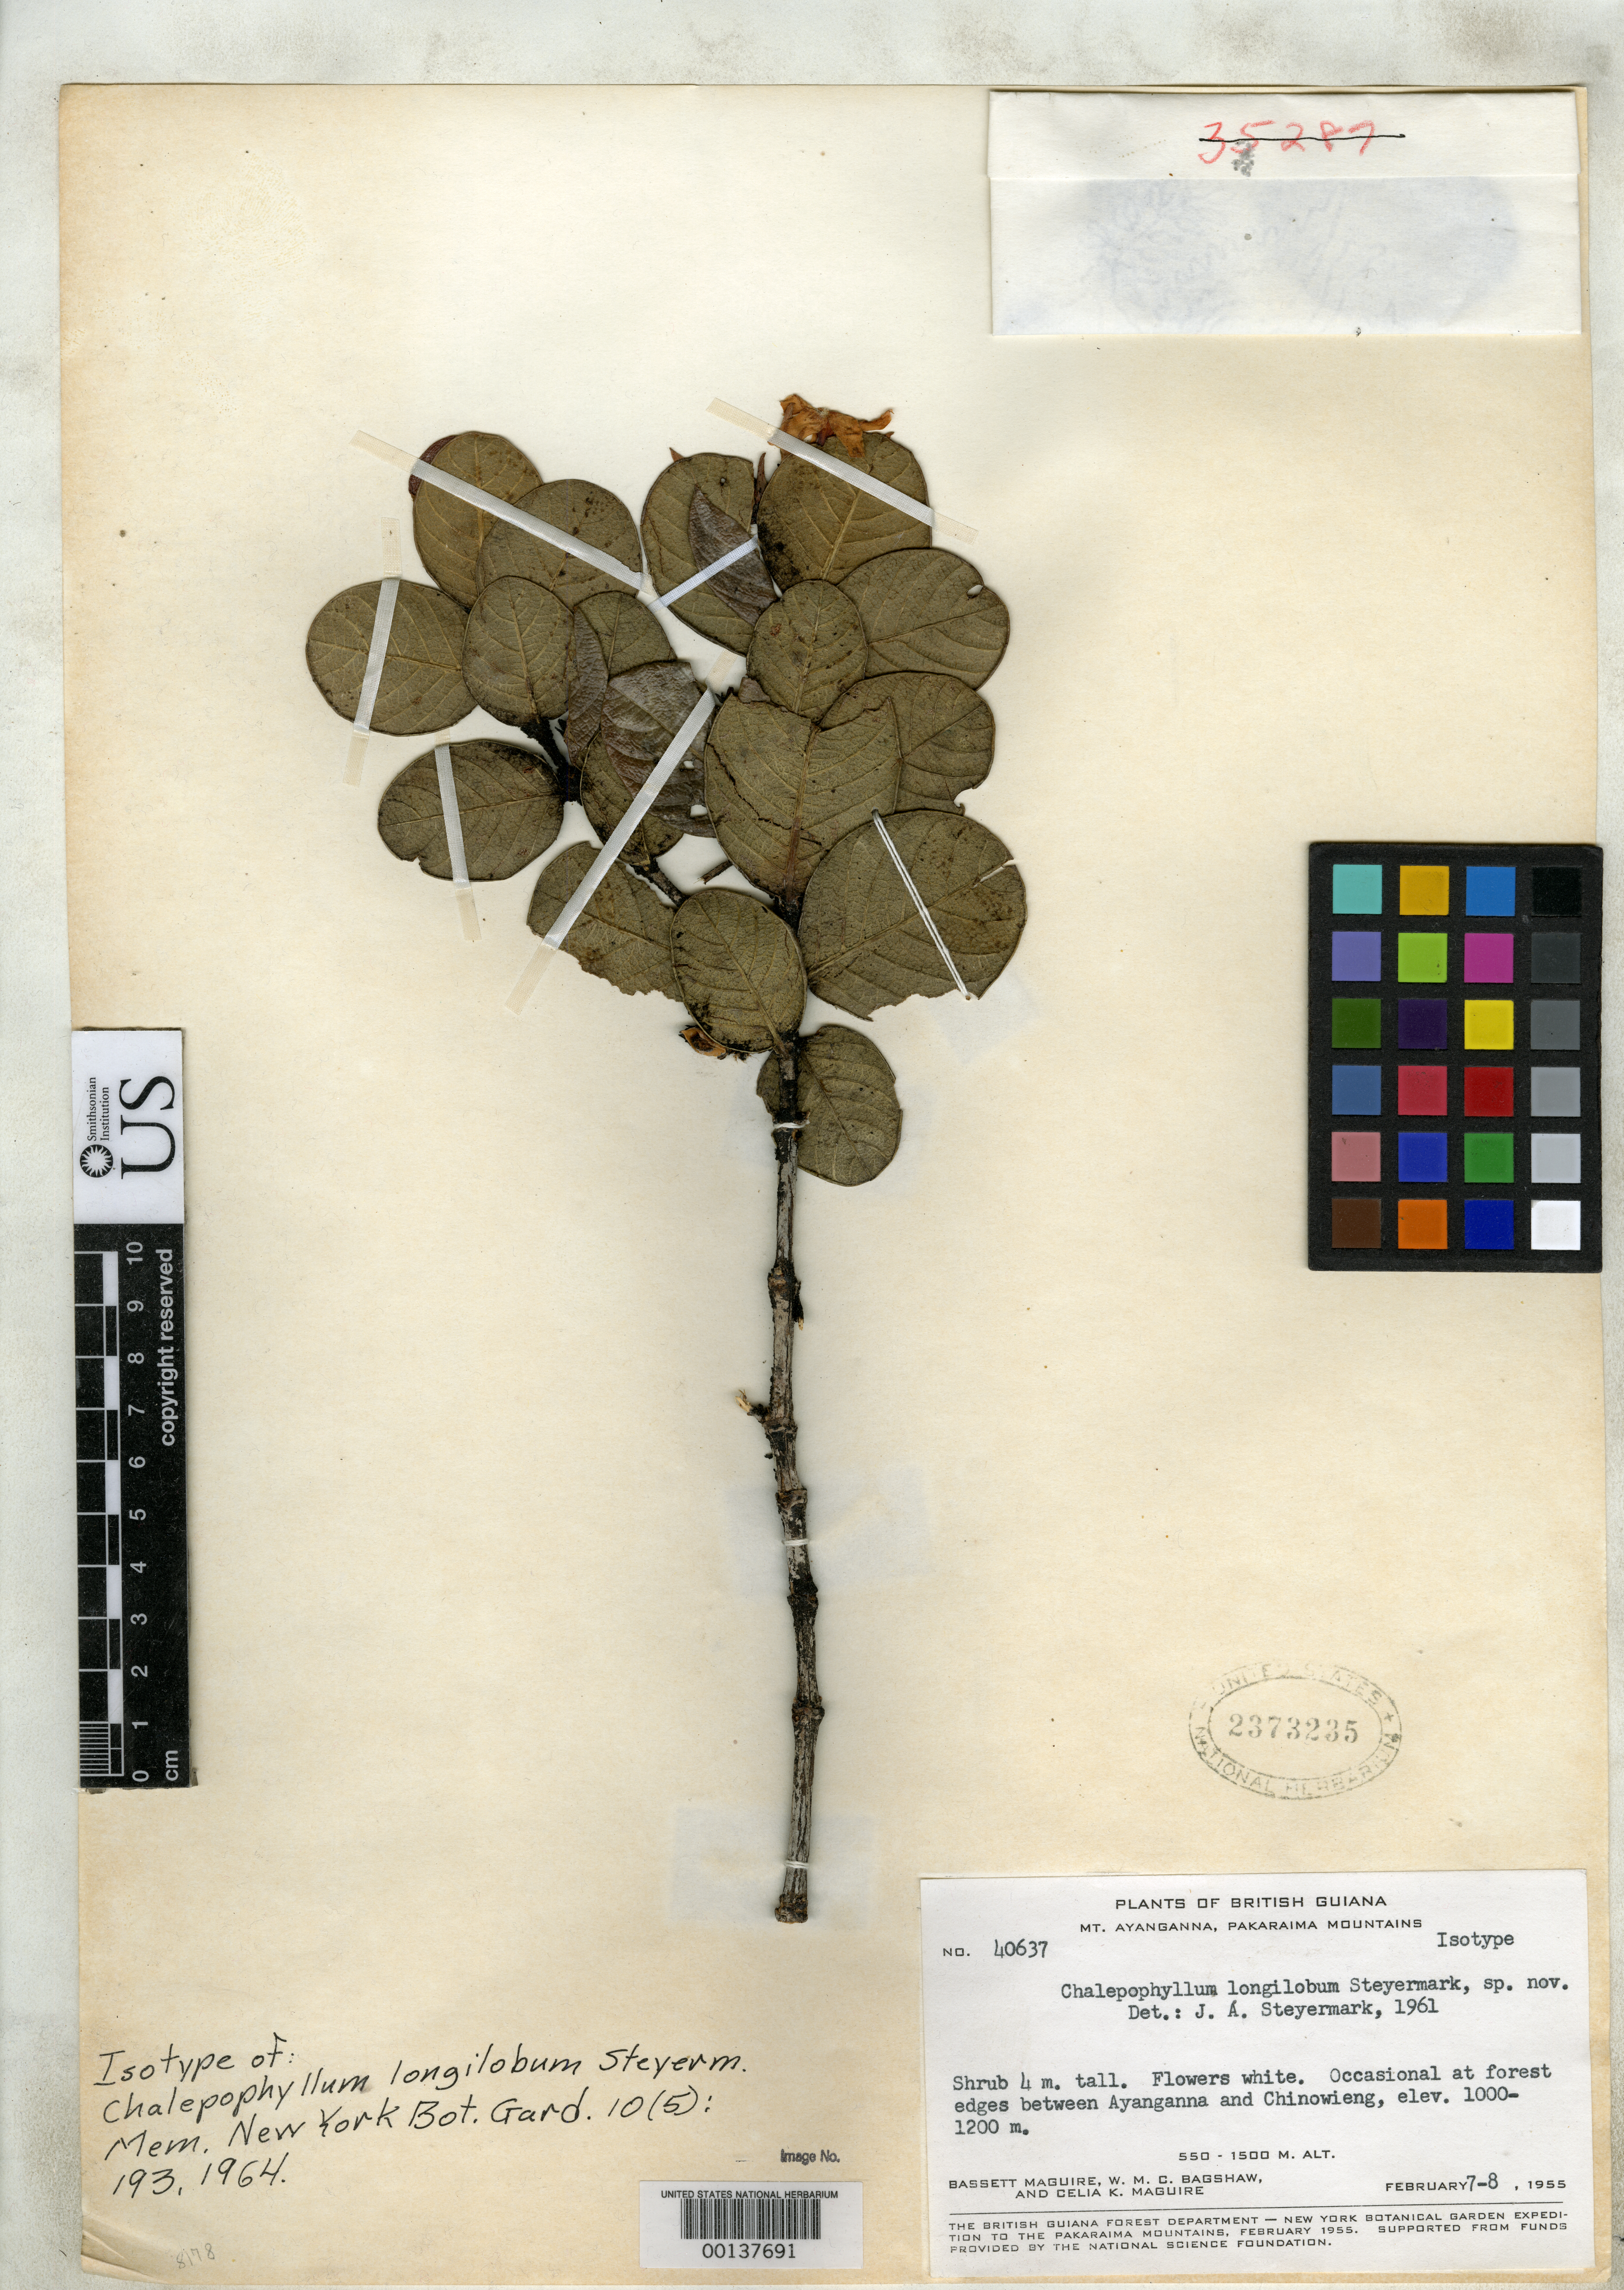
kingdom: Plantae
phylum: Tracheophyta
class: Magnoliopsida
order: Gentianales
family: Rubiaceae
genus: Chalepophyllum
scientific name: Chalepophyllum longilobum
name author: Steyerm.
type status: Isotype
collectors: B. Maguire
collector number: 40637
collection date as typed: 07 Feb 1955 and 08 Feb 1955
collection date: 1955-02-07,1955-02-08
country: Guyana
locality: Between Ayanganna and Chinowieng.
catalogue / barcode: US 2373235